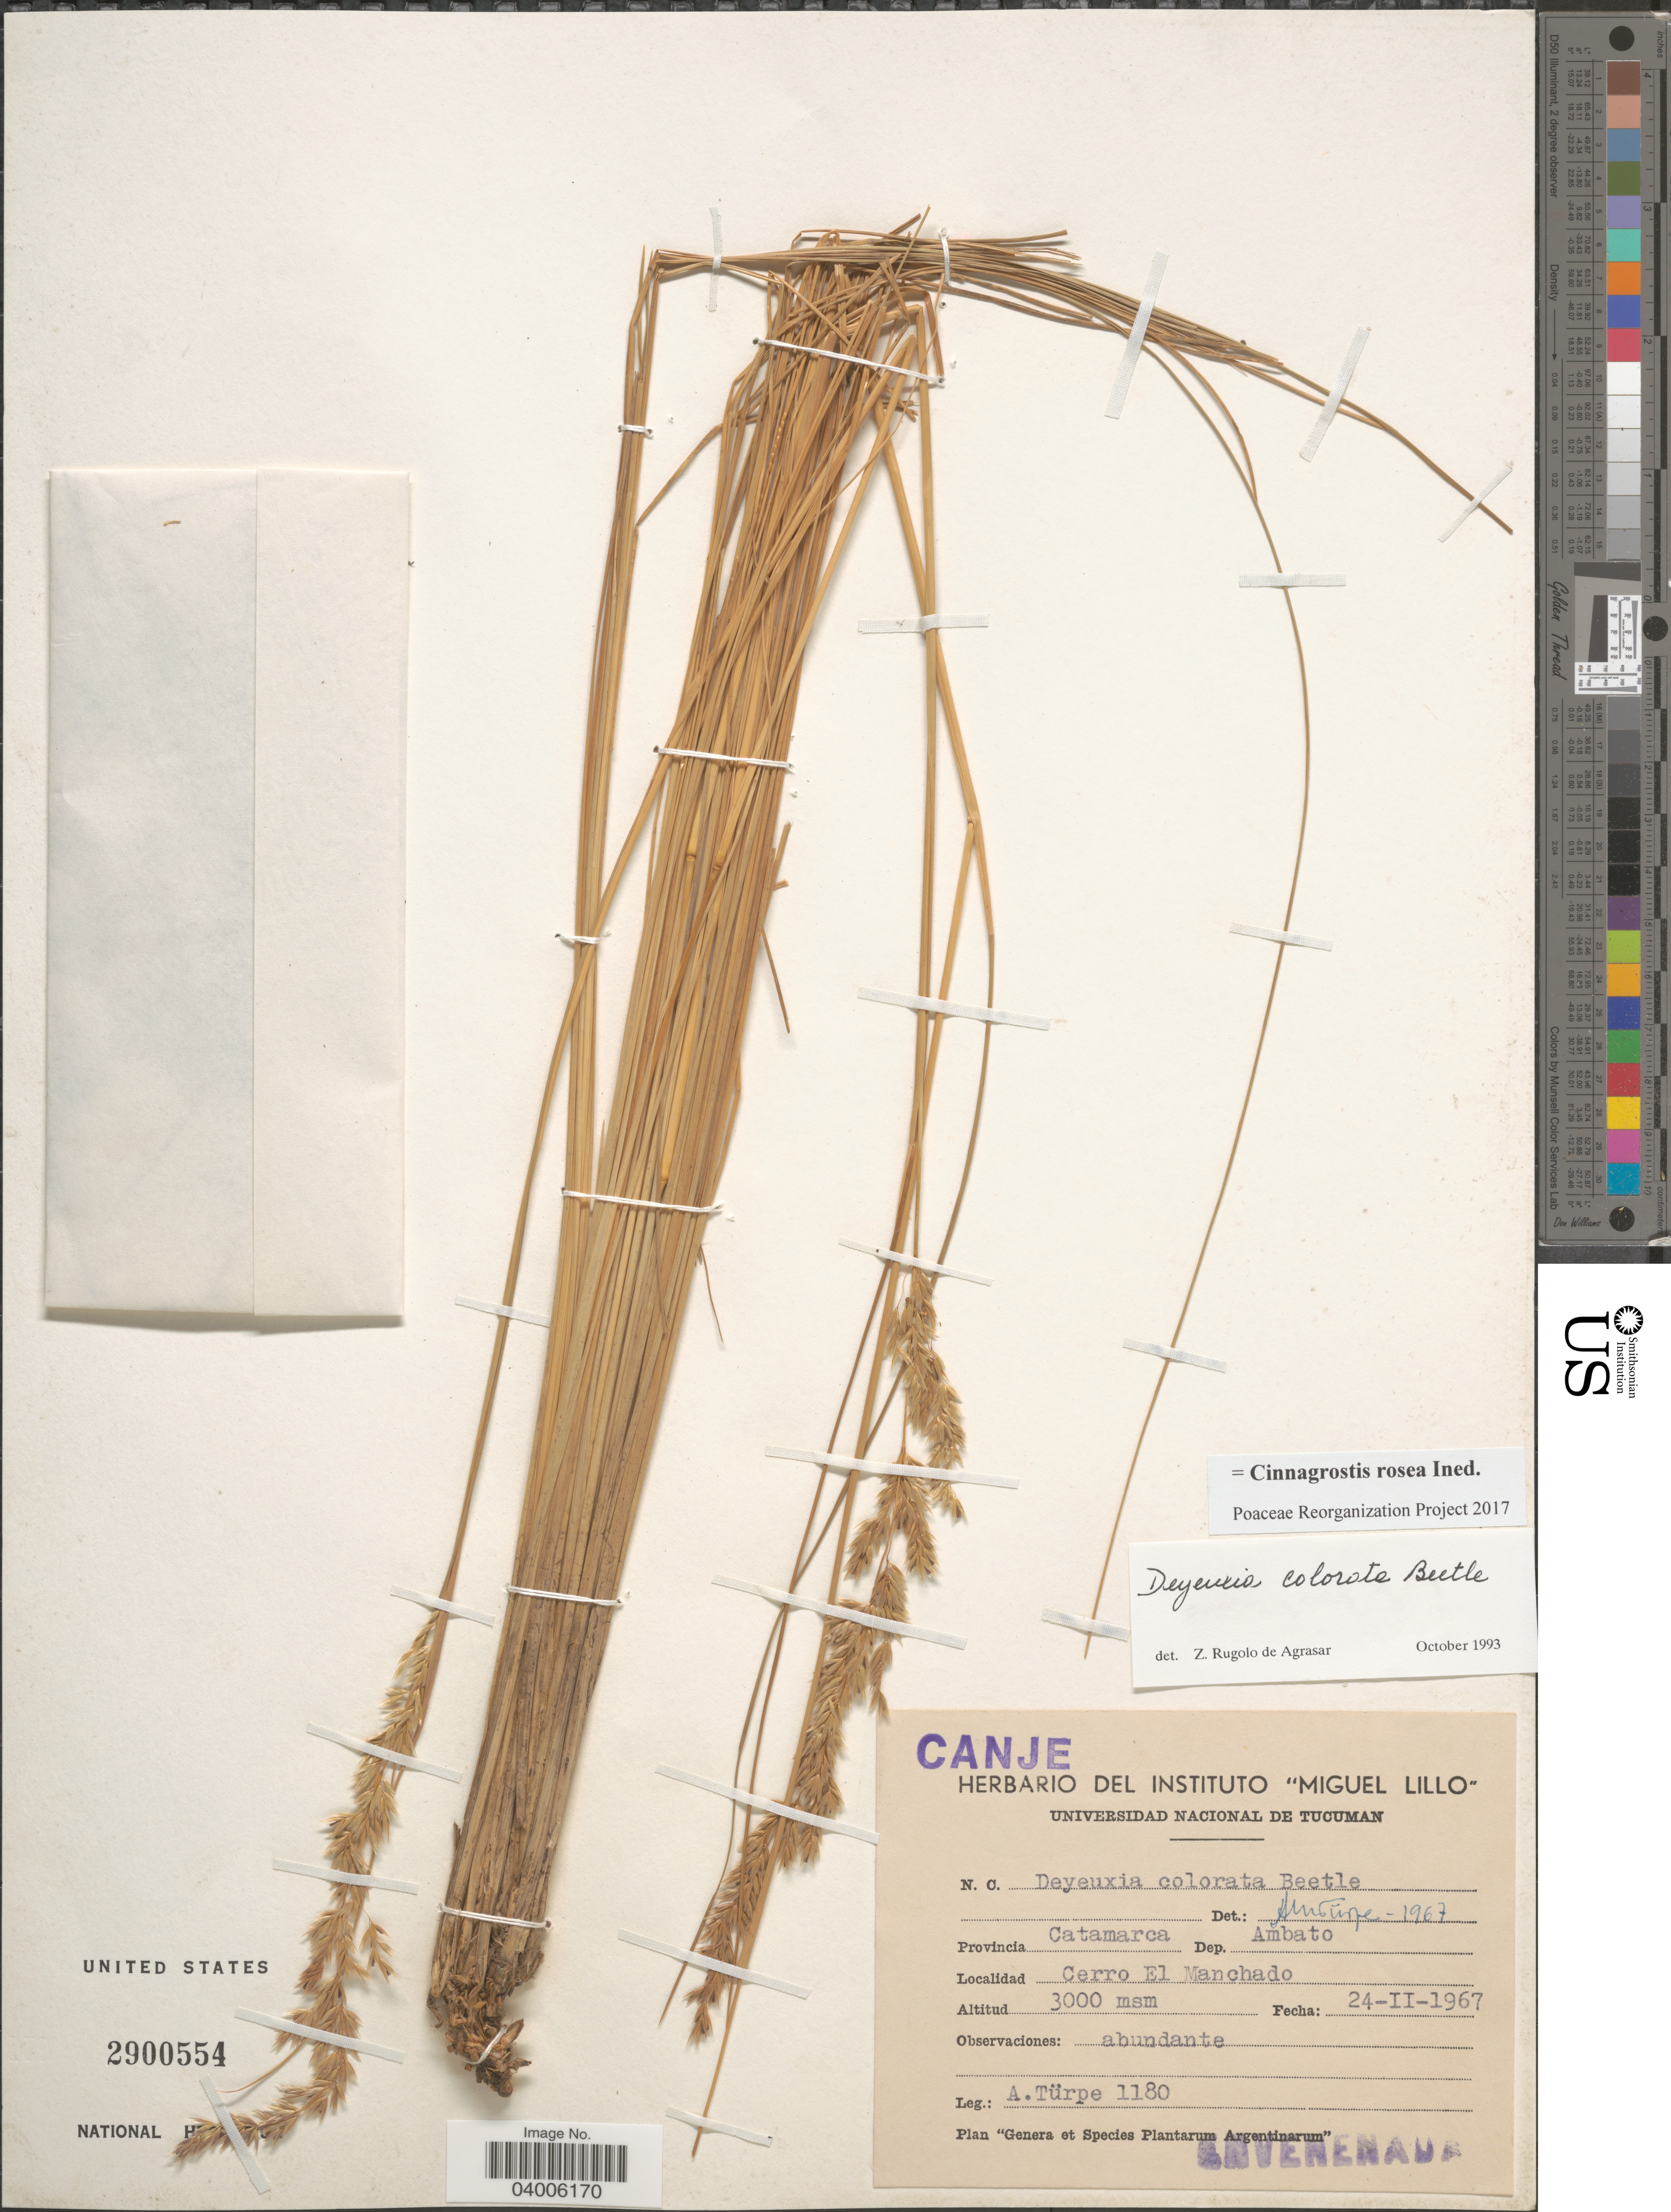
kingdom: Plantae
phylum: Tracheophyta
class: Liliopsida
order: Poales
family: Poaceae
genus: Cinnagrostis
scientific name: Cinnagrostis rosea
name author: (Griseb.) P.M. Peterson et al.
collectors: A. Turpe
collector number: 1180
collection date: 1967-02-24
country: Argentina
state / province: Catamarca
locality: Dep. Ambato. Cerro El Manchado.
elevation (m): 3000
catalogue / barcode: US 2900554